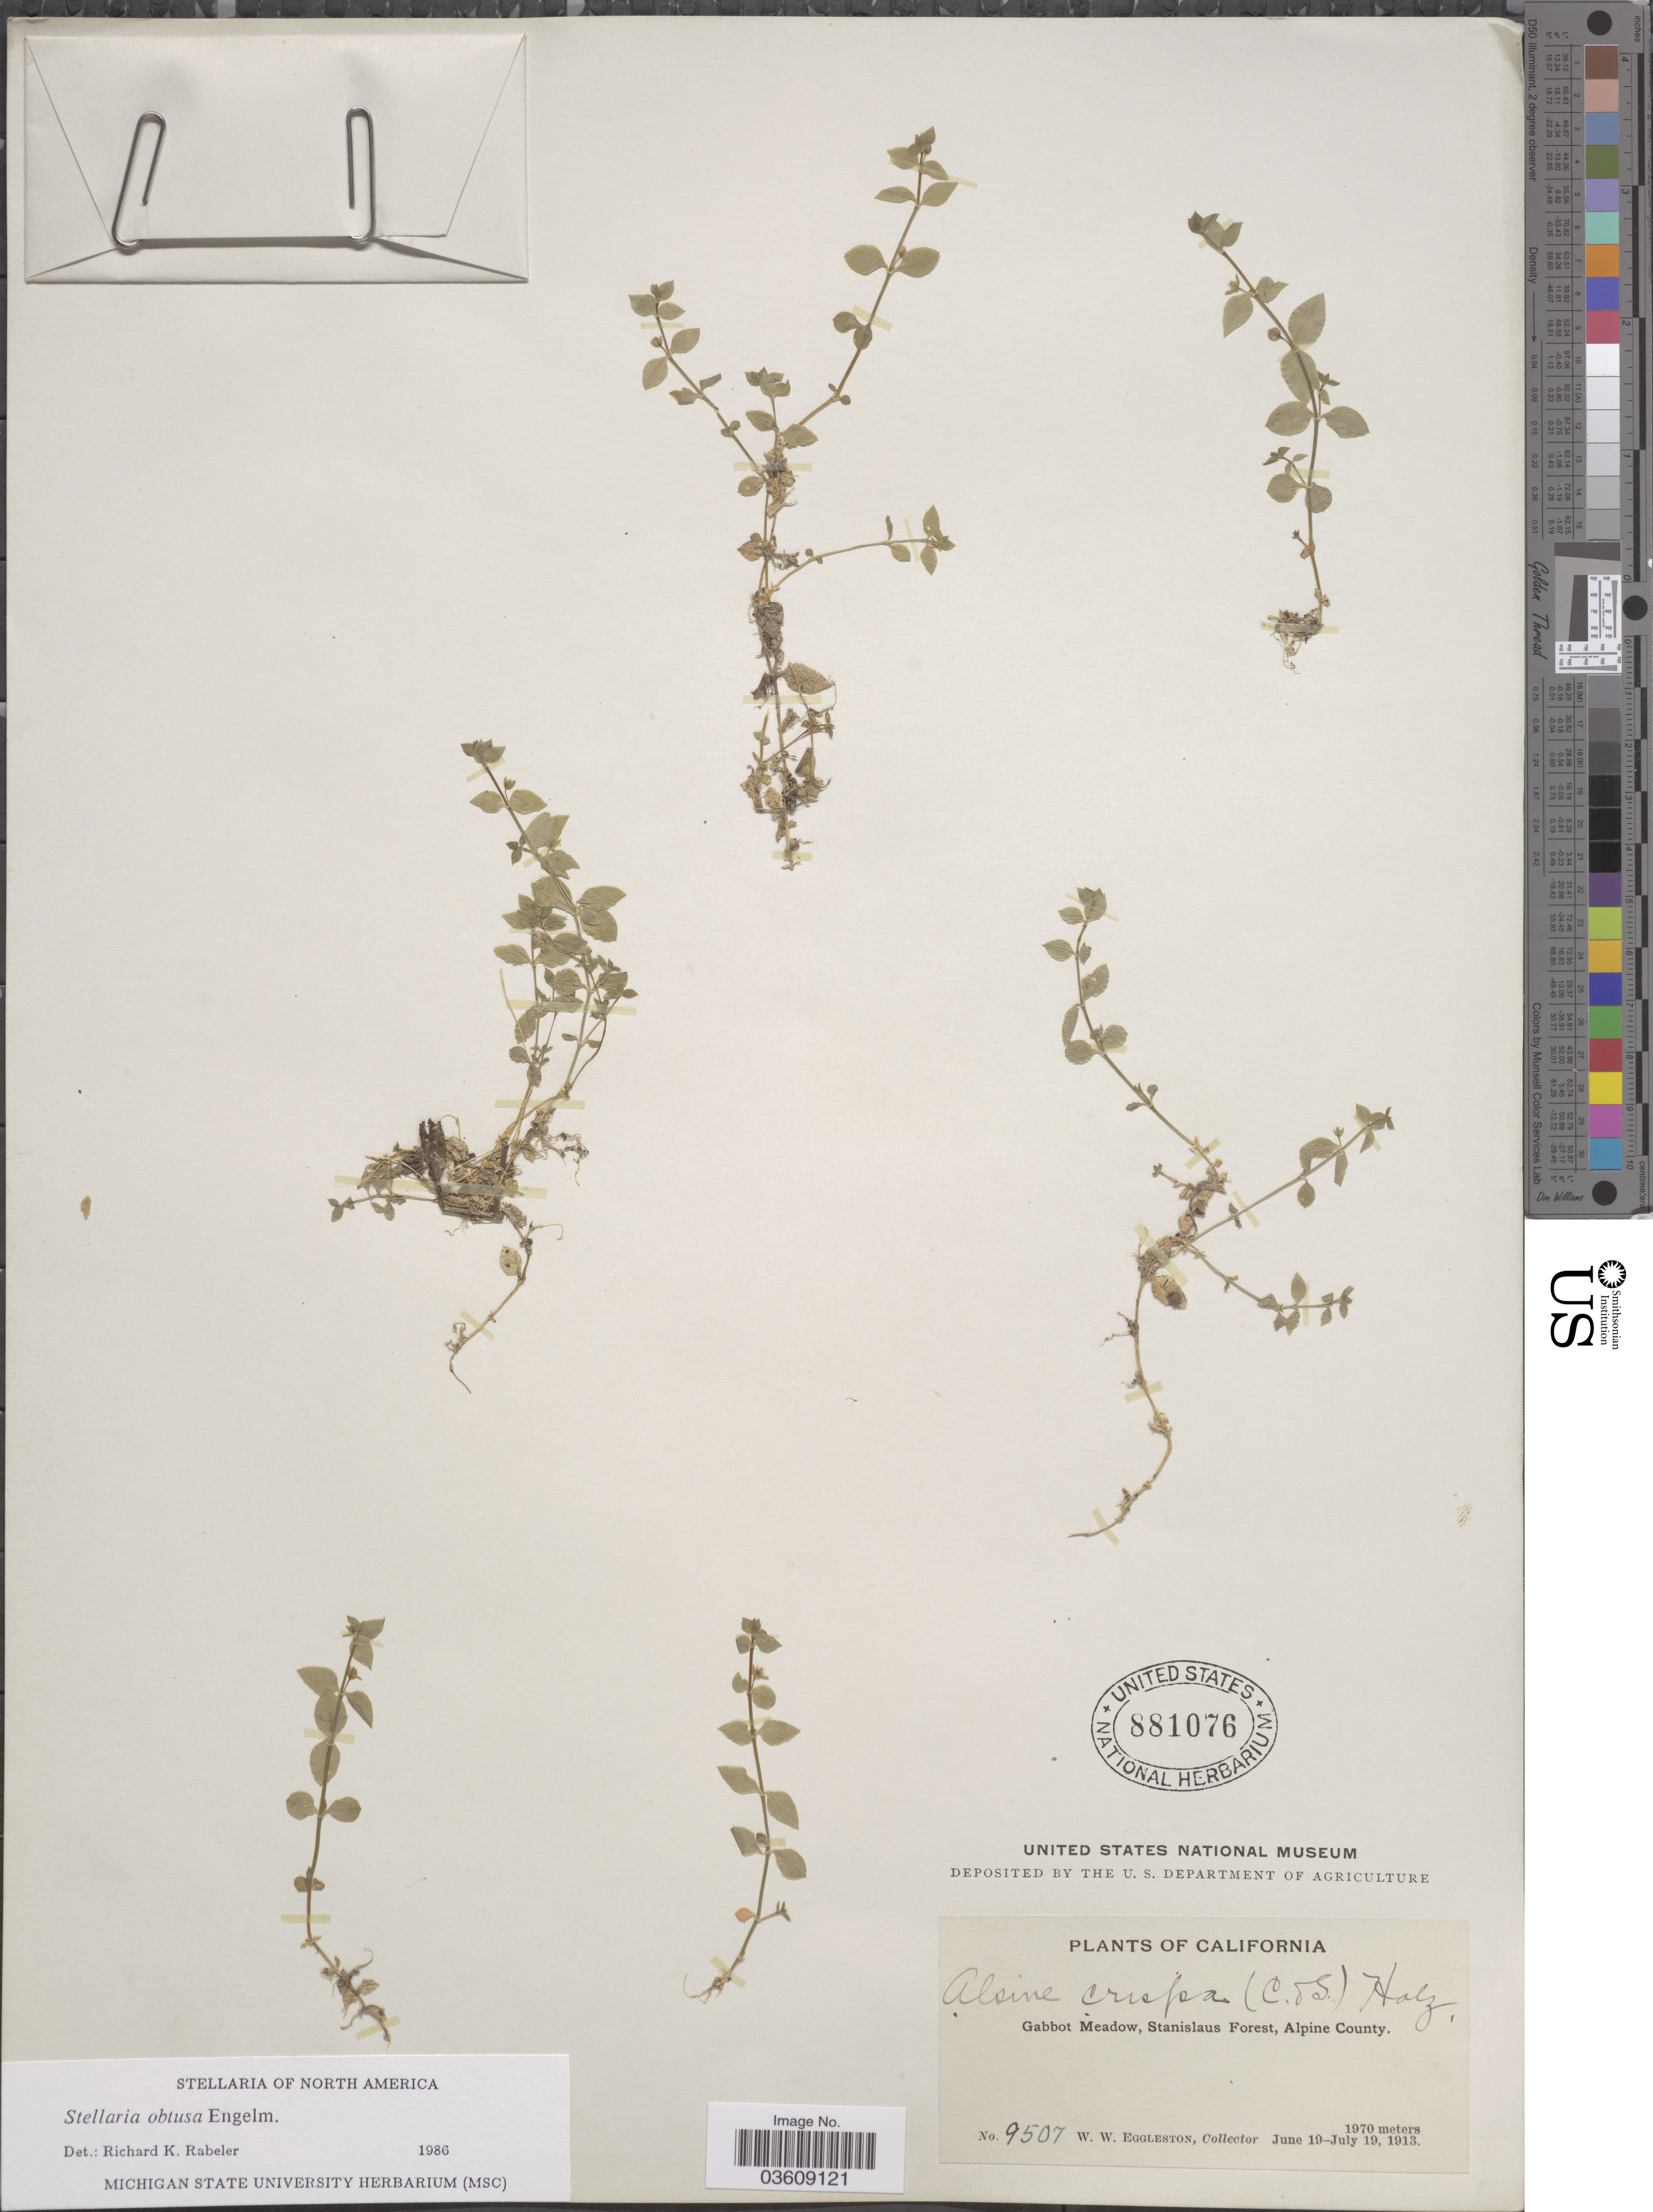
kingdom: Plantae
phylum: Tracheophyta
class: Magnoliopsida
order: Caryophyllales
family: Caryophyllaceae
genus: Engellaria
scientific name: Engellaria obtusa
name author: (Engelm.) Iamonico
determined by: U.S. National Herbarium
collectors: W. W. Eggleston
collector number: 9507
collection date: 1913-06-19/1913-07-19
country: United States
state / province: California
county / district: Alpine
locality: Gabbot Meadow, Stanislaus Forest, Alpine County.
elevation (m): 1970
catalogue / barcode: US 881076